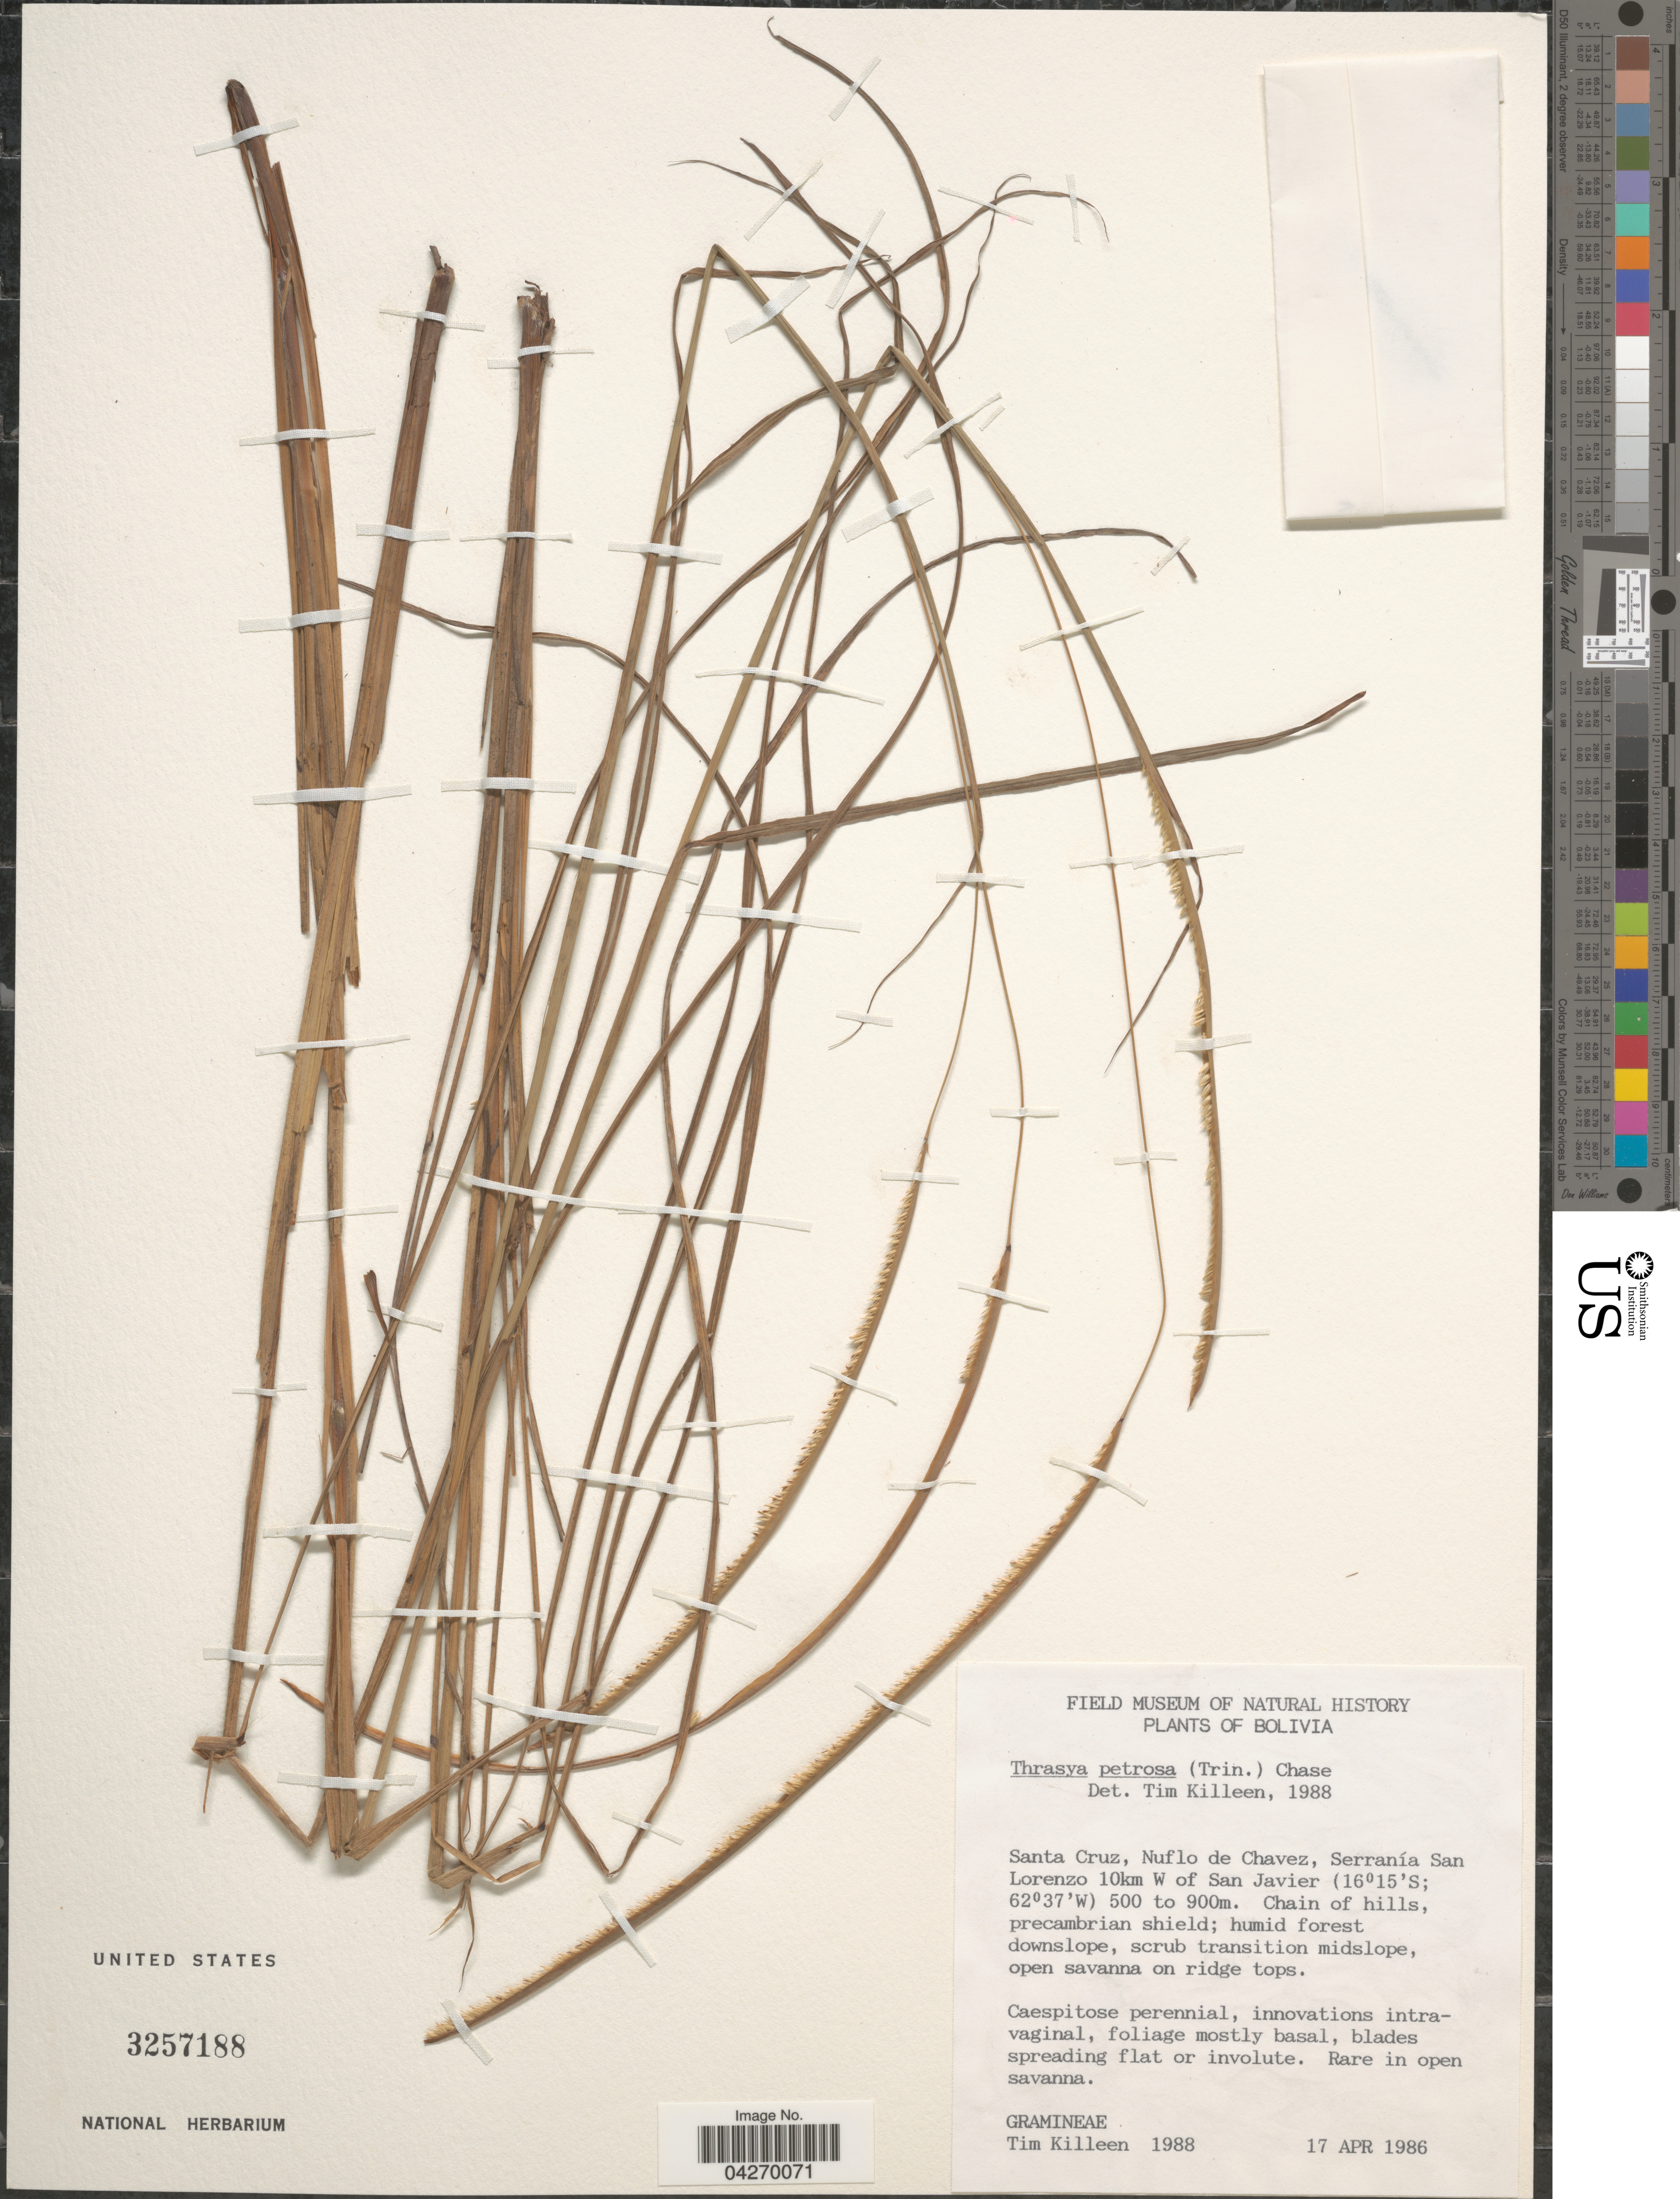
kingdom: Plantae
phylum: Tracheophyta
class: Liliopsida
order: Poales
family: Poaceae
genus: Paspalum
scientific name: Paspalum foliiforme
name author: S. Denham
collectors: T. J. Killeen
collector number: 1988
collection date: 1986-04-17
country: Bolivia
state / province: Santa Cruz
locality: Nuflo de Chavez, Serranía San Lorenzo 10km W of San Javier.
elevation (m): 500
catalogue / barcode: US 3257188